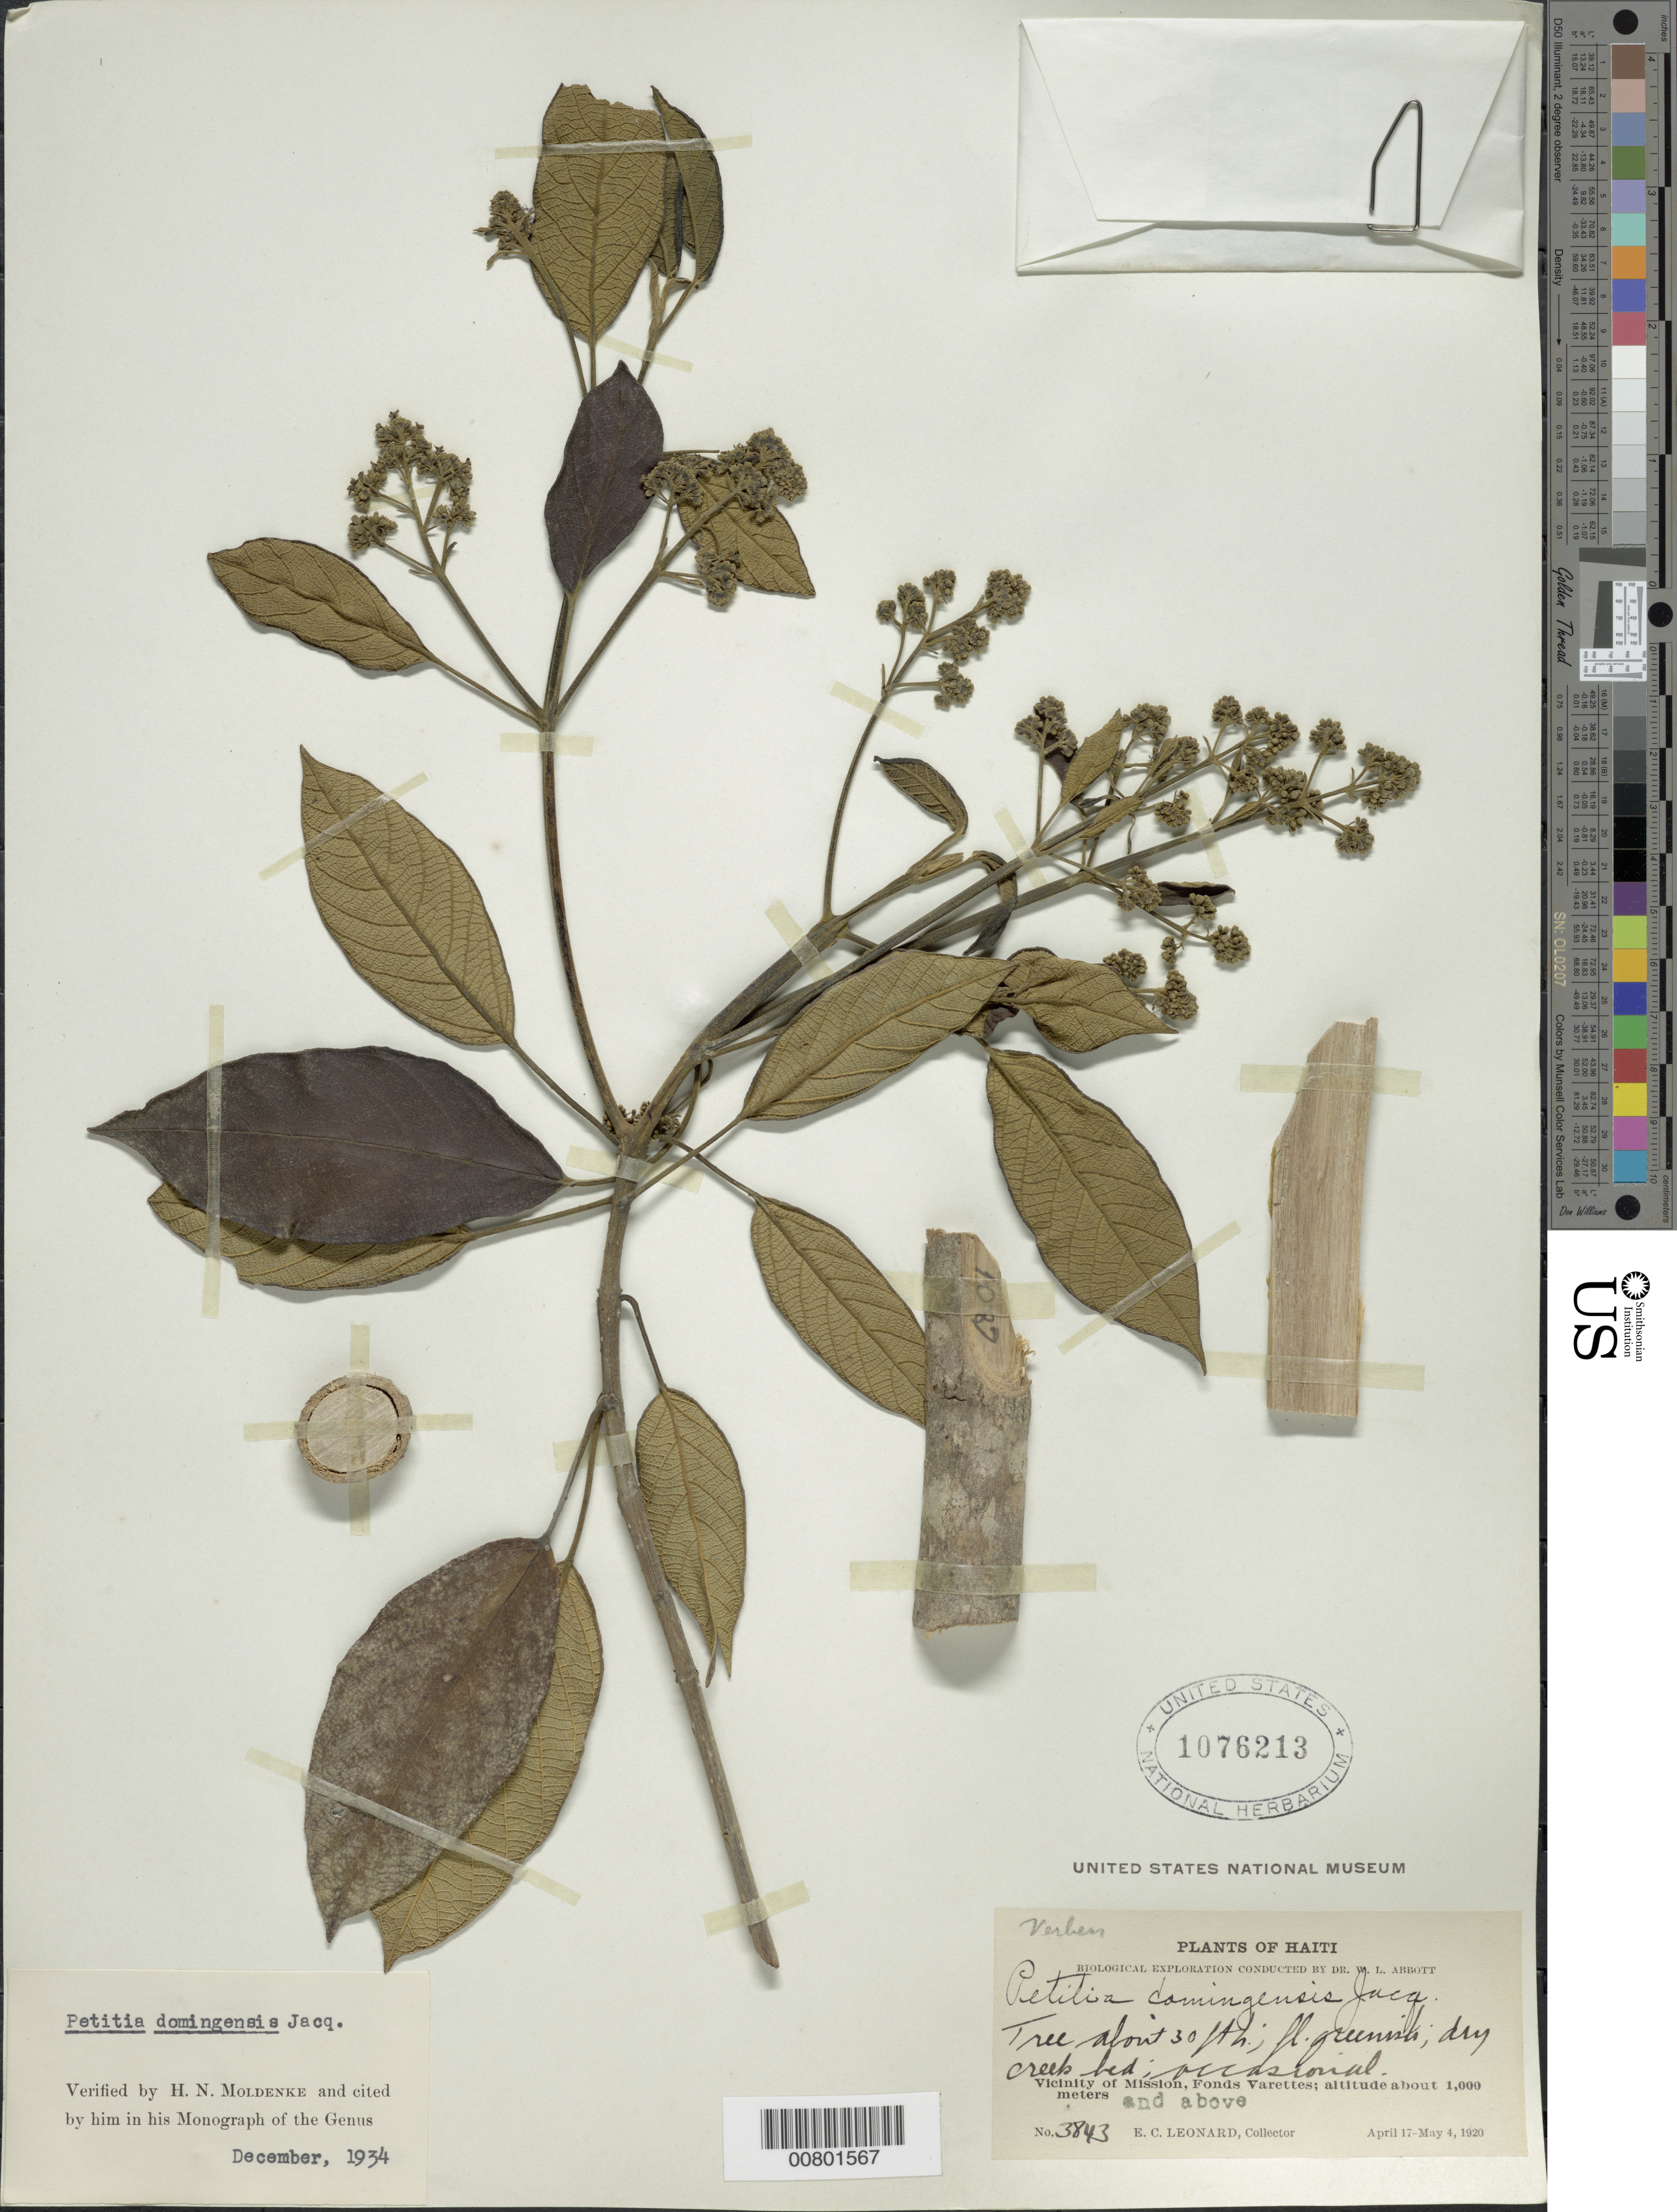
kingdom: Plantae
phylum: Tracheophyta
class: Magnoliopsida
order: Lamiales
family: Lamiaceae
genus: Petitia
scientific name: Petitia domingensis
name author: Jacq.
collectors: E. C. Leonard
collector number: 3843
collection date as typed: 17 Apr 1920 to 04 May 1920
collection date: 1920-04-17/1920-05-04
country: Haiti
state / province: Ouest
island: Hispaniola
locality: Vicinity of Mission, Fond Verrettes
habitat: Dry creek bed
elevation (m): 1000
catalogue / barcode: US 1076213